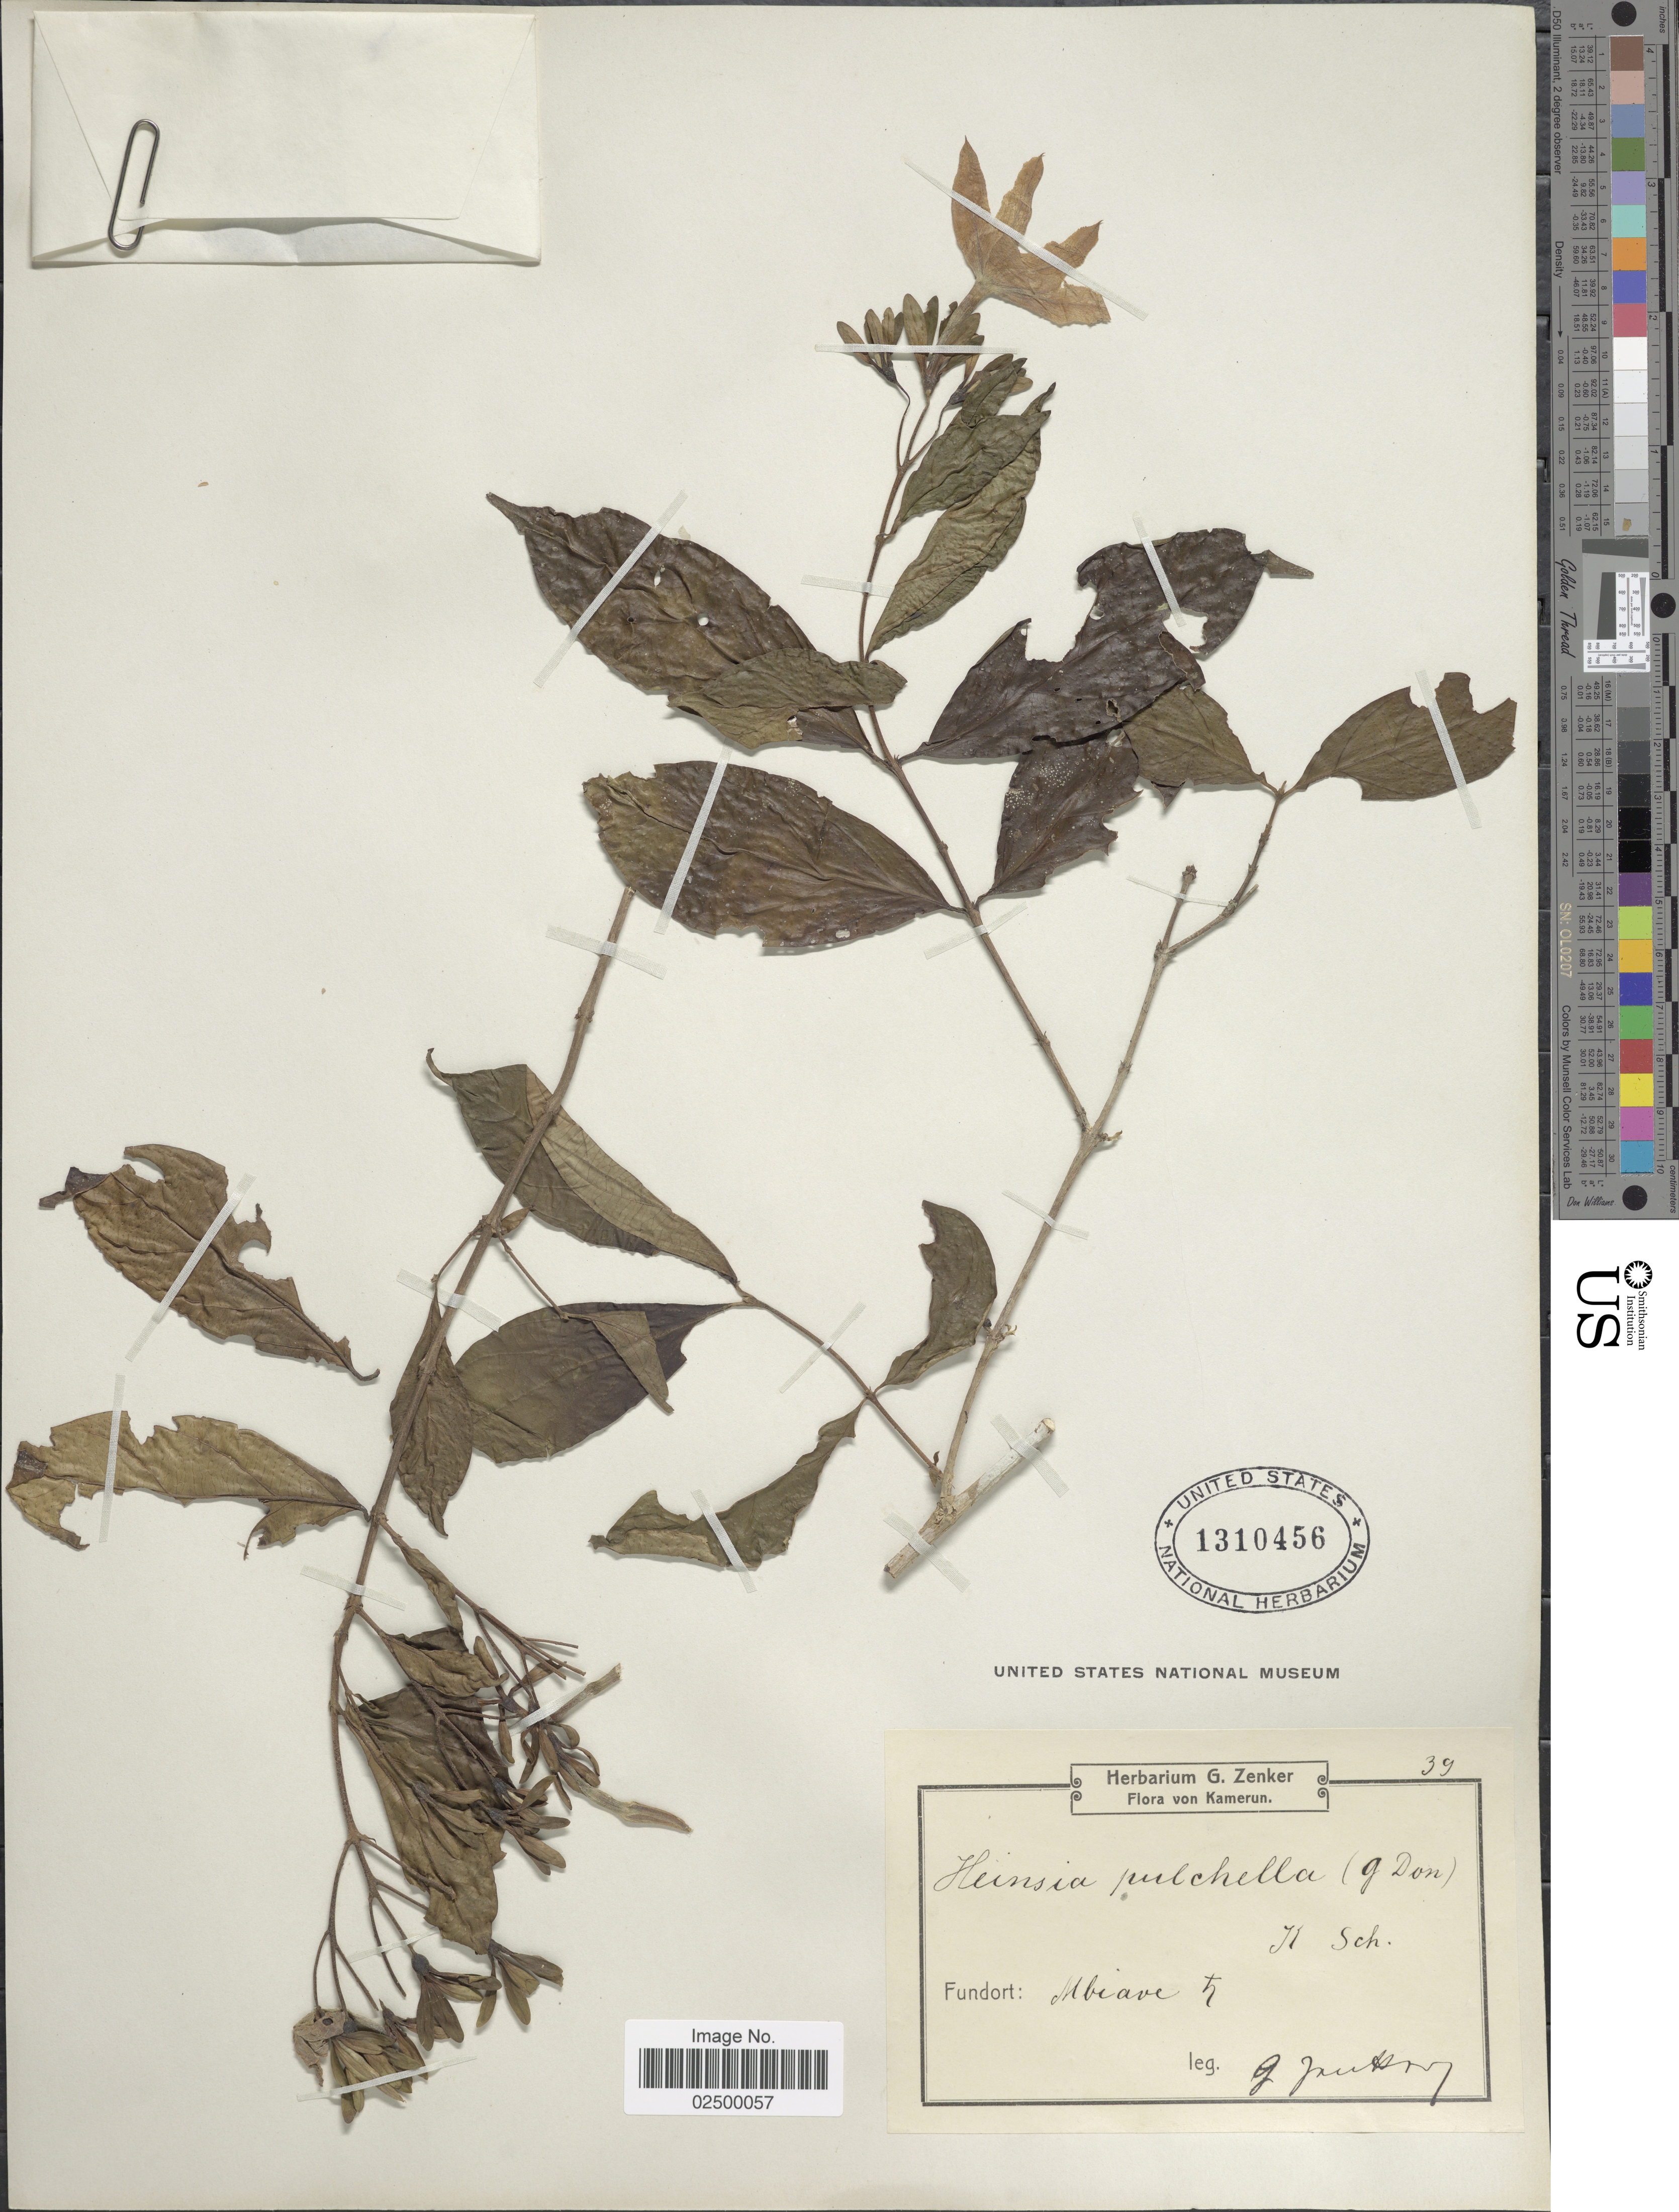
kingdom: Plantae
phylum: Tracheophyta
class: Magnoliopsida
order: Gentianales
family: Rubiaceae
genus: Heinsia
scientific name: Heinsia pulchella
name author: K. Schum.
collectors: G. A. Zenker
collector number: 39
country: Cameroon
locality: Mbiave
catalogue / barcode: US 1310456